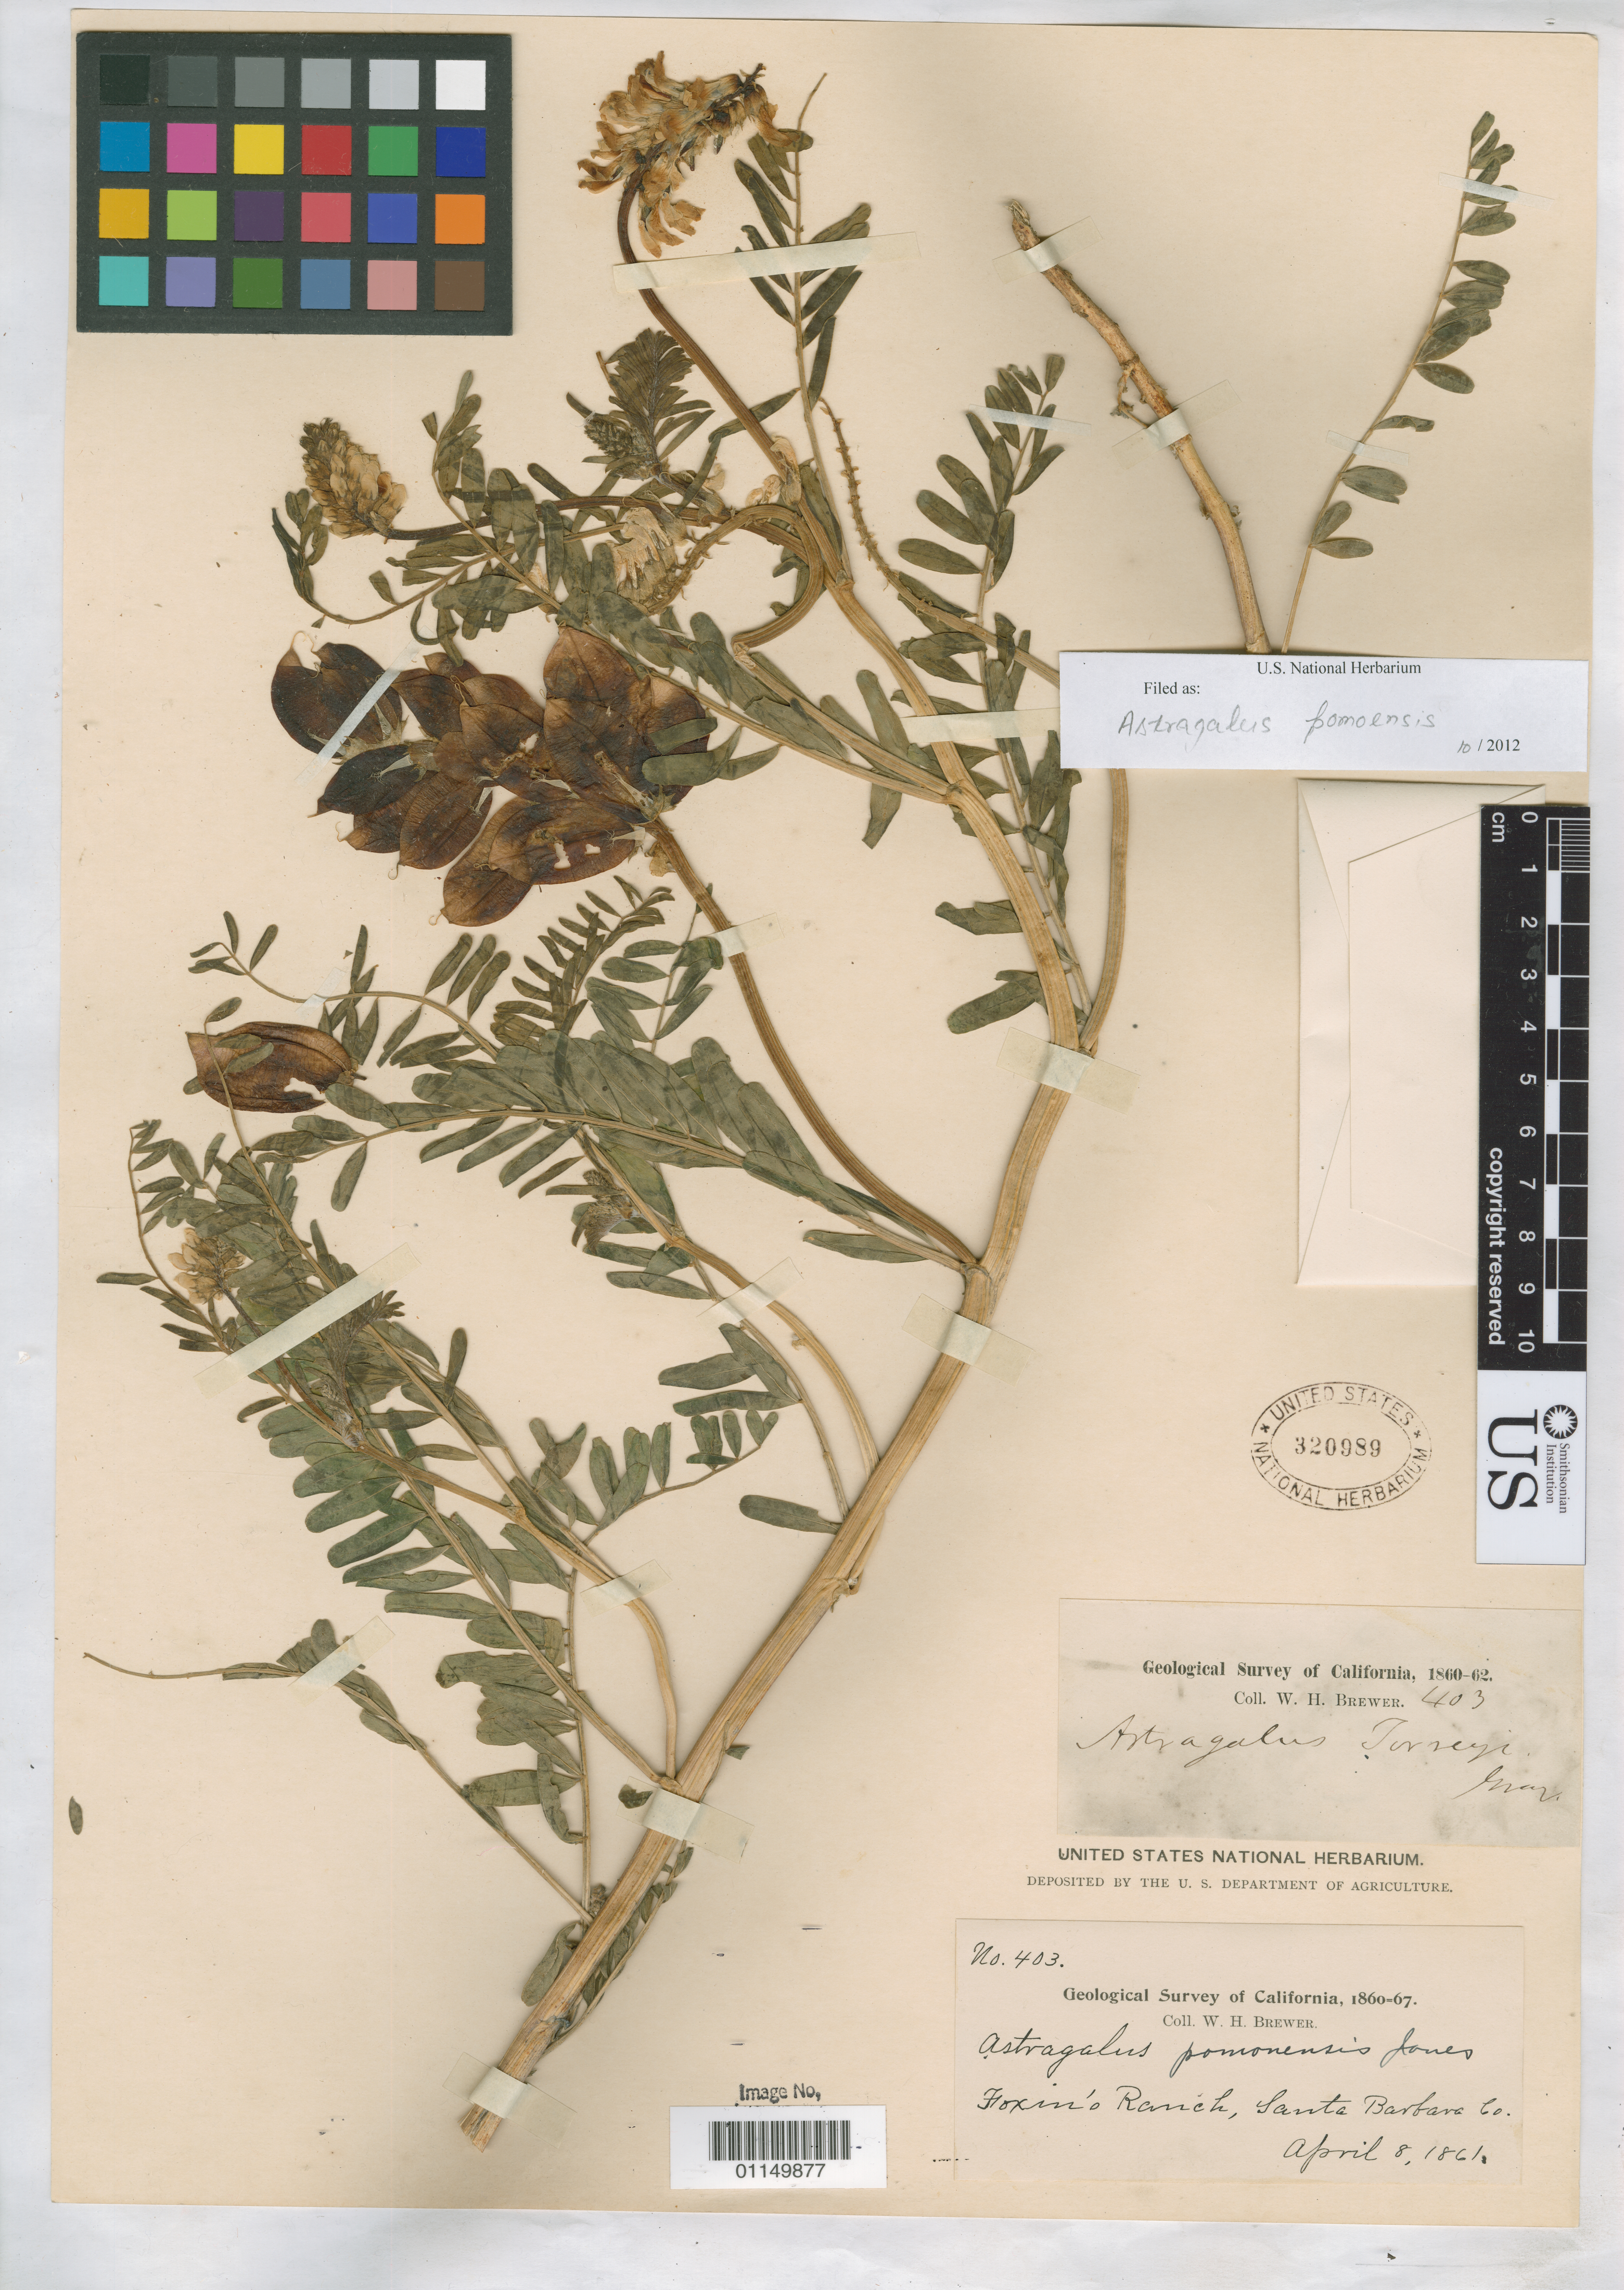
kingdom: Plantae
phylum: Tracheophyta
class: Magnoliopsida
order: Fabales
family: Fabaceae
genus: Astragalus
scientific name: Astragalus pomonensis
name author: M.E. Jones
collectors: W. H. Brewer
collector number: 403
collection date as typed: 08 Apr 1861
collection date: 1861-04-08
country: United States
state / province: California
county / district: Santa Barbara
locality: Foxin's Ranch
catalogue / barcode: US 320989